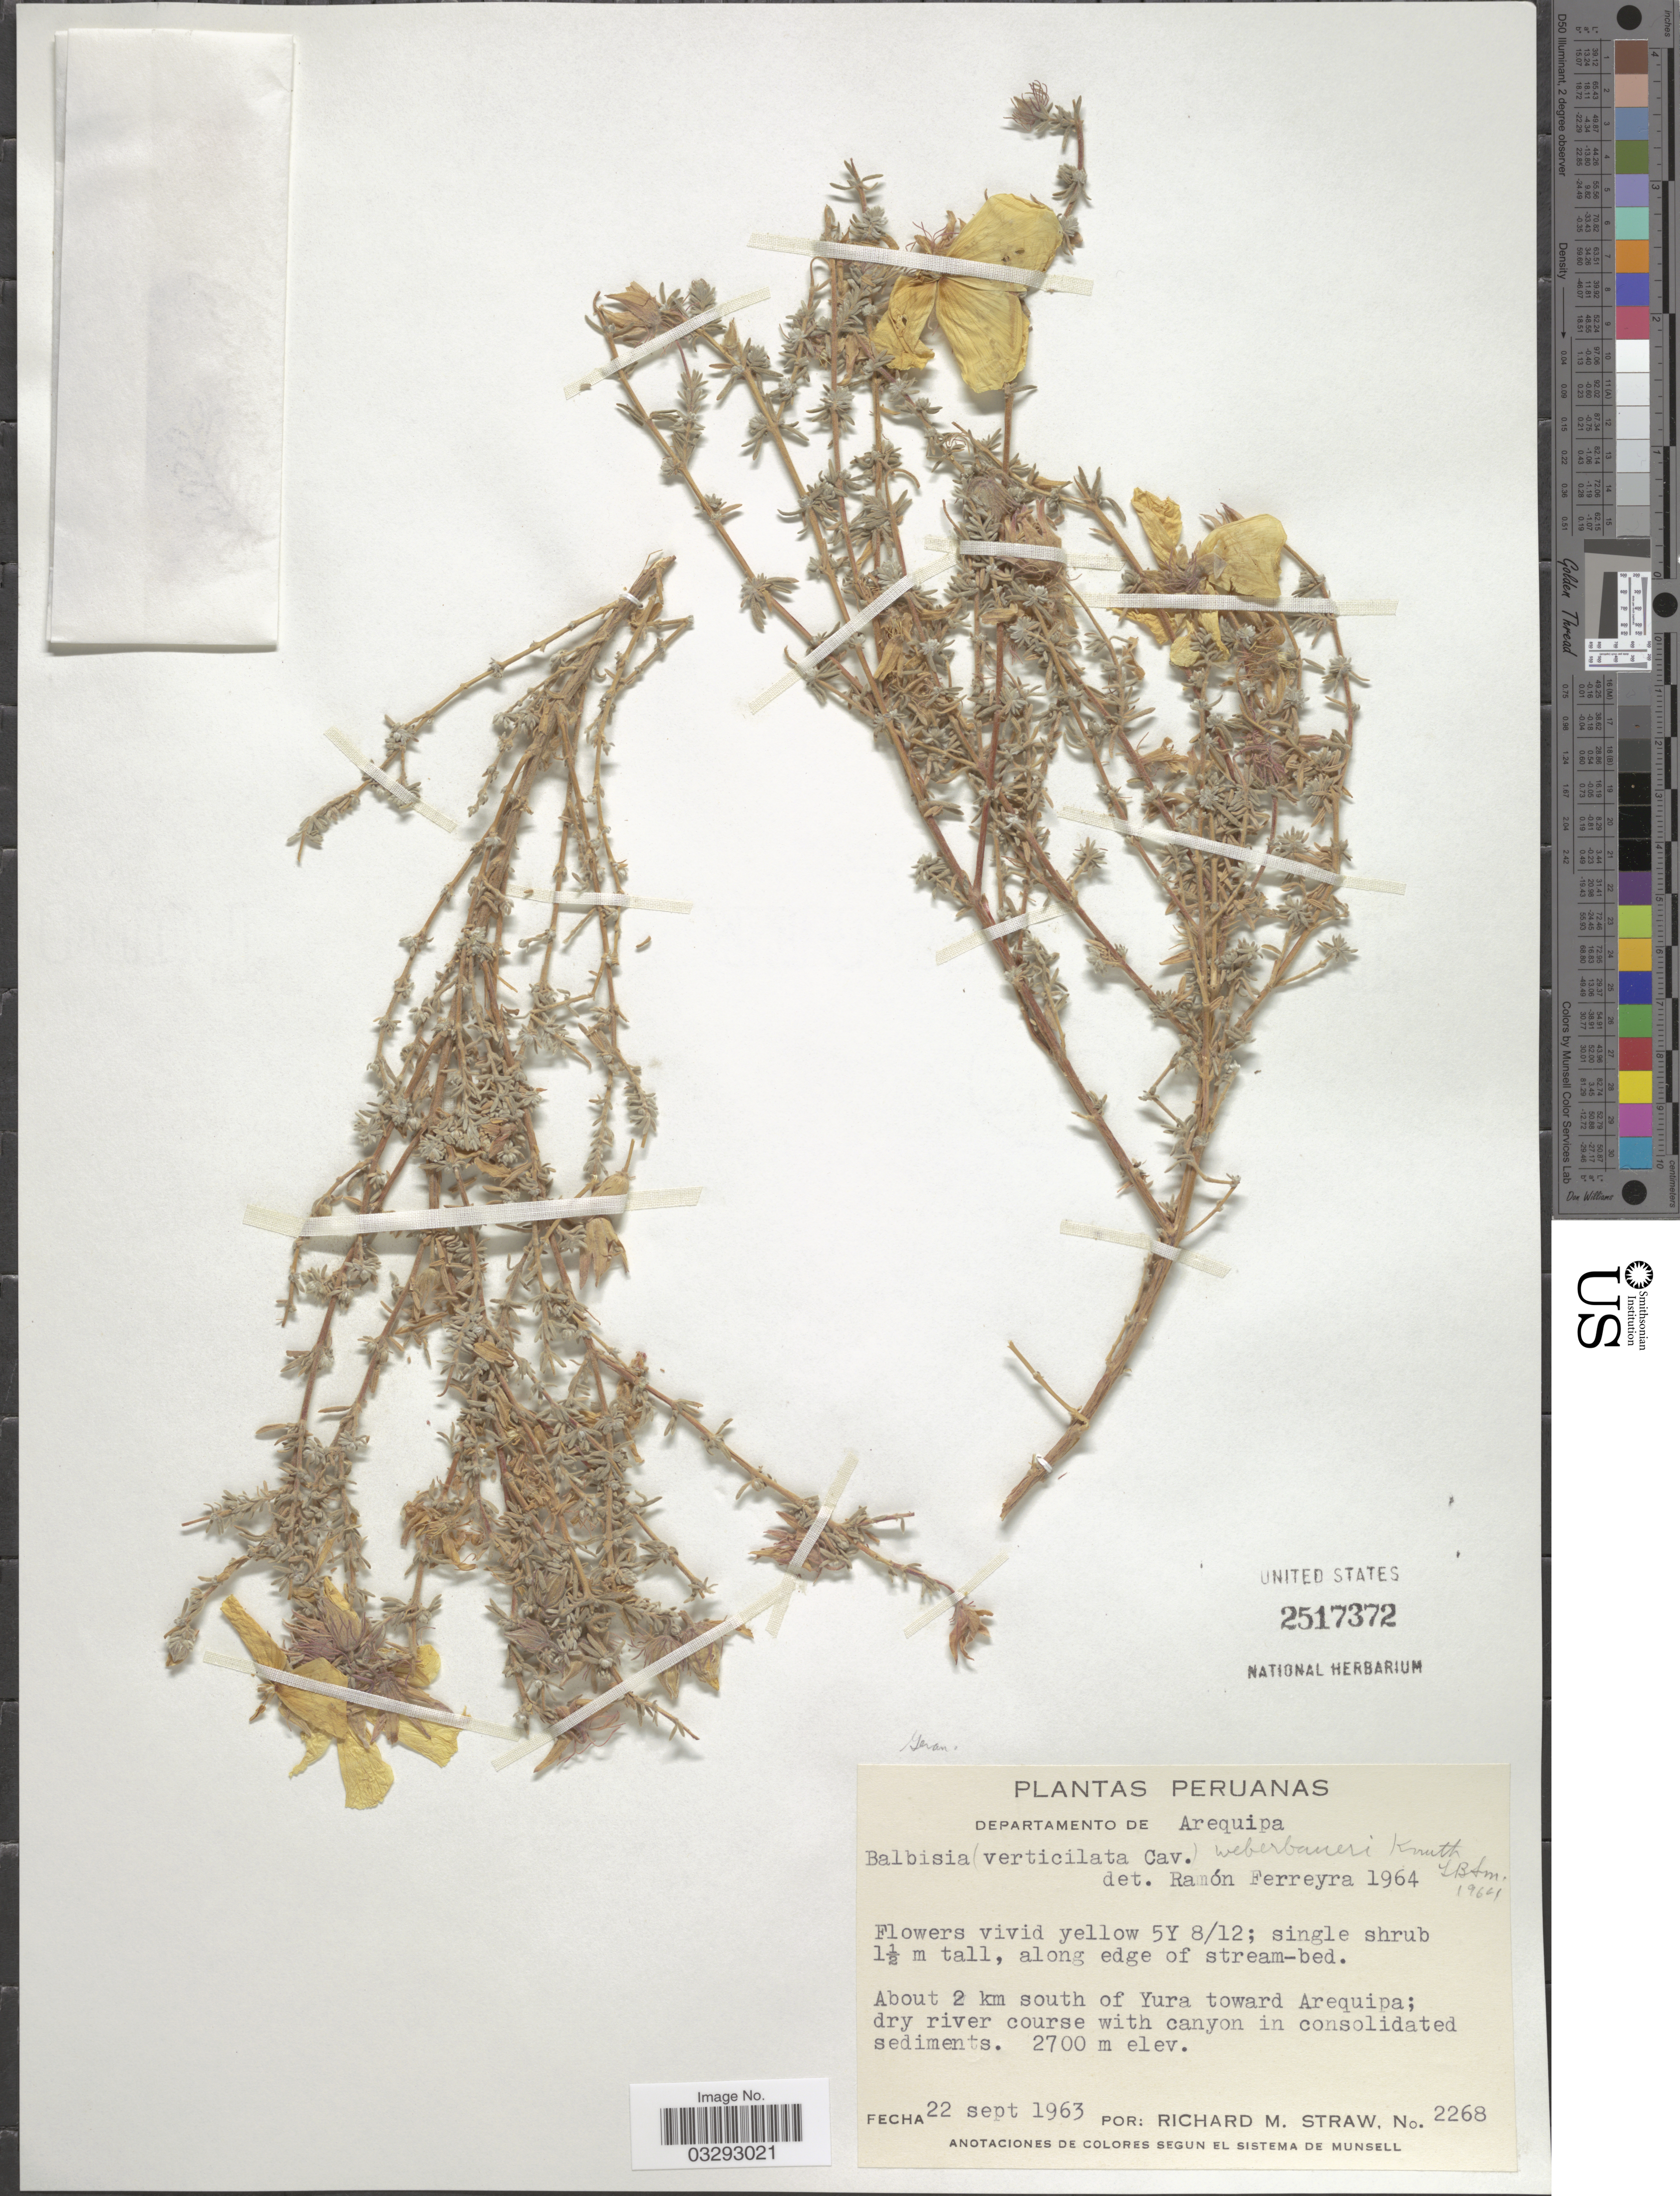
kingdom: Plantae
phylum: Tracheophyta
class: Magnoliopsida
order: Geraniales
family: Vivianiaceae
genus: Balbisia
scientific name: Balbisia verticillata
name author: Cav.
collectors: R. M. Straw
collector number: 2268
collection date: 1963-09-22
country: Peru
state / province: Arequipa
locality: Departamento de Arequipa. About 2 km south of Yura toward Arequipa.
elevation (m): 2700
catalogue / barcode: US 2517372